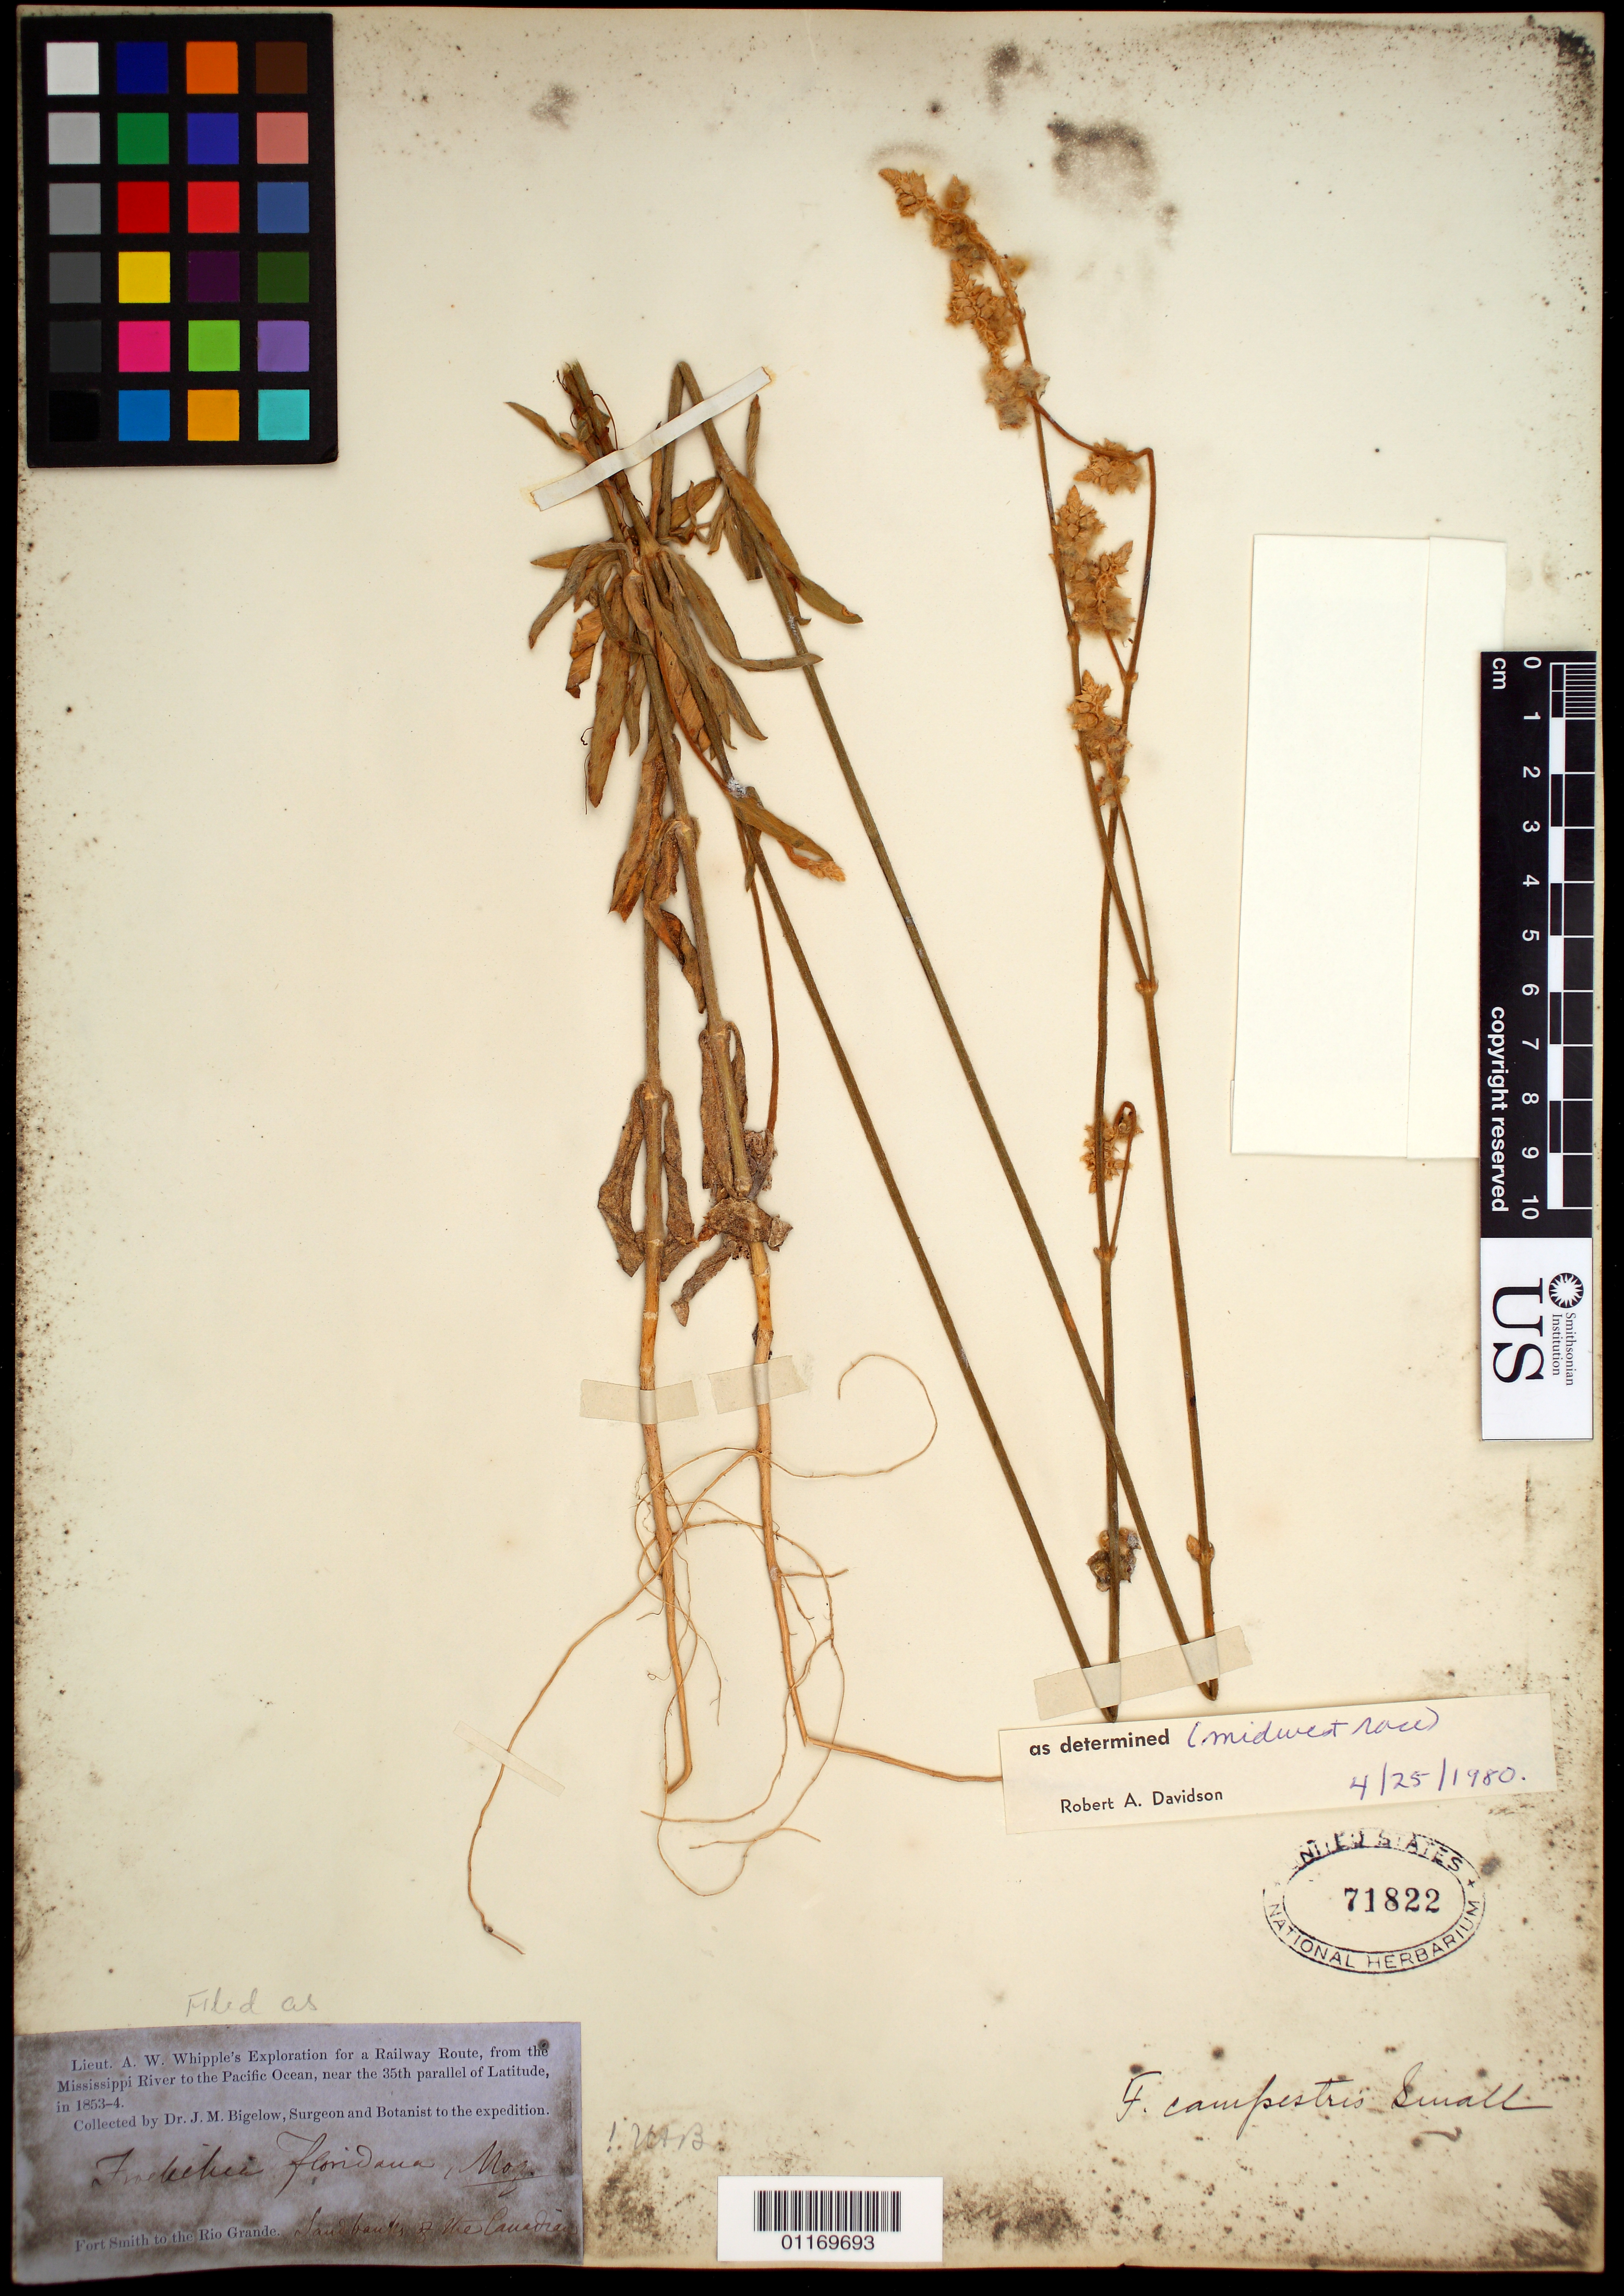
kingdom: Plantae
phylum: Tracheophyta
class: Magnoliopsida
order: Caryophyllales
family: Amaranthaceae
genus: Froelichia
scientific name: Froelichia floridana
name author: (Nutt.) Moq.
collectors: J. M. Bigelow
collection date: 1853/1854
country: United States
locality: Fort Smith to the Rio Grande. Sand banks of the Canadian River.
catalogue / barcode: US 71822